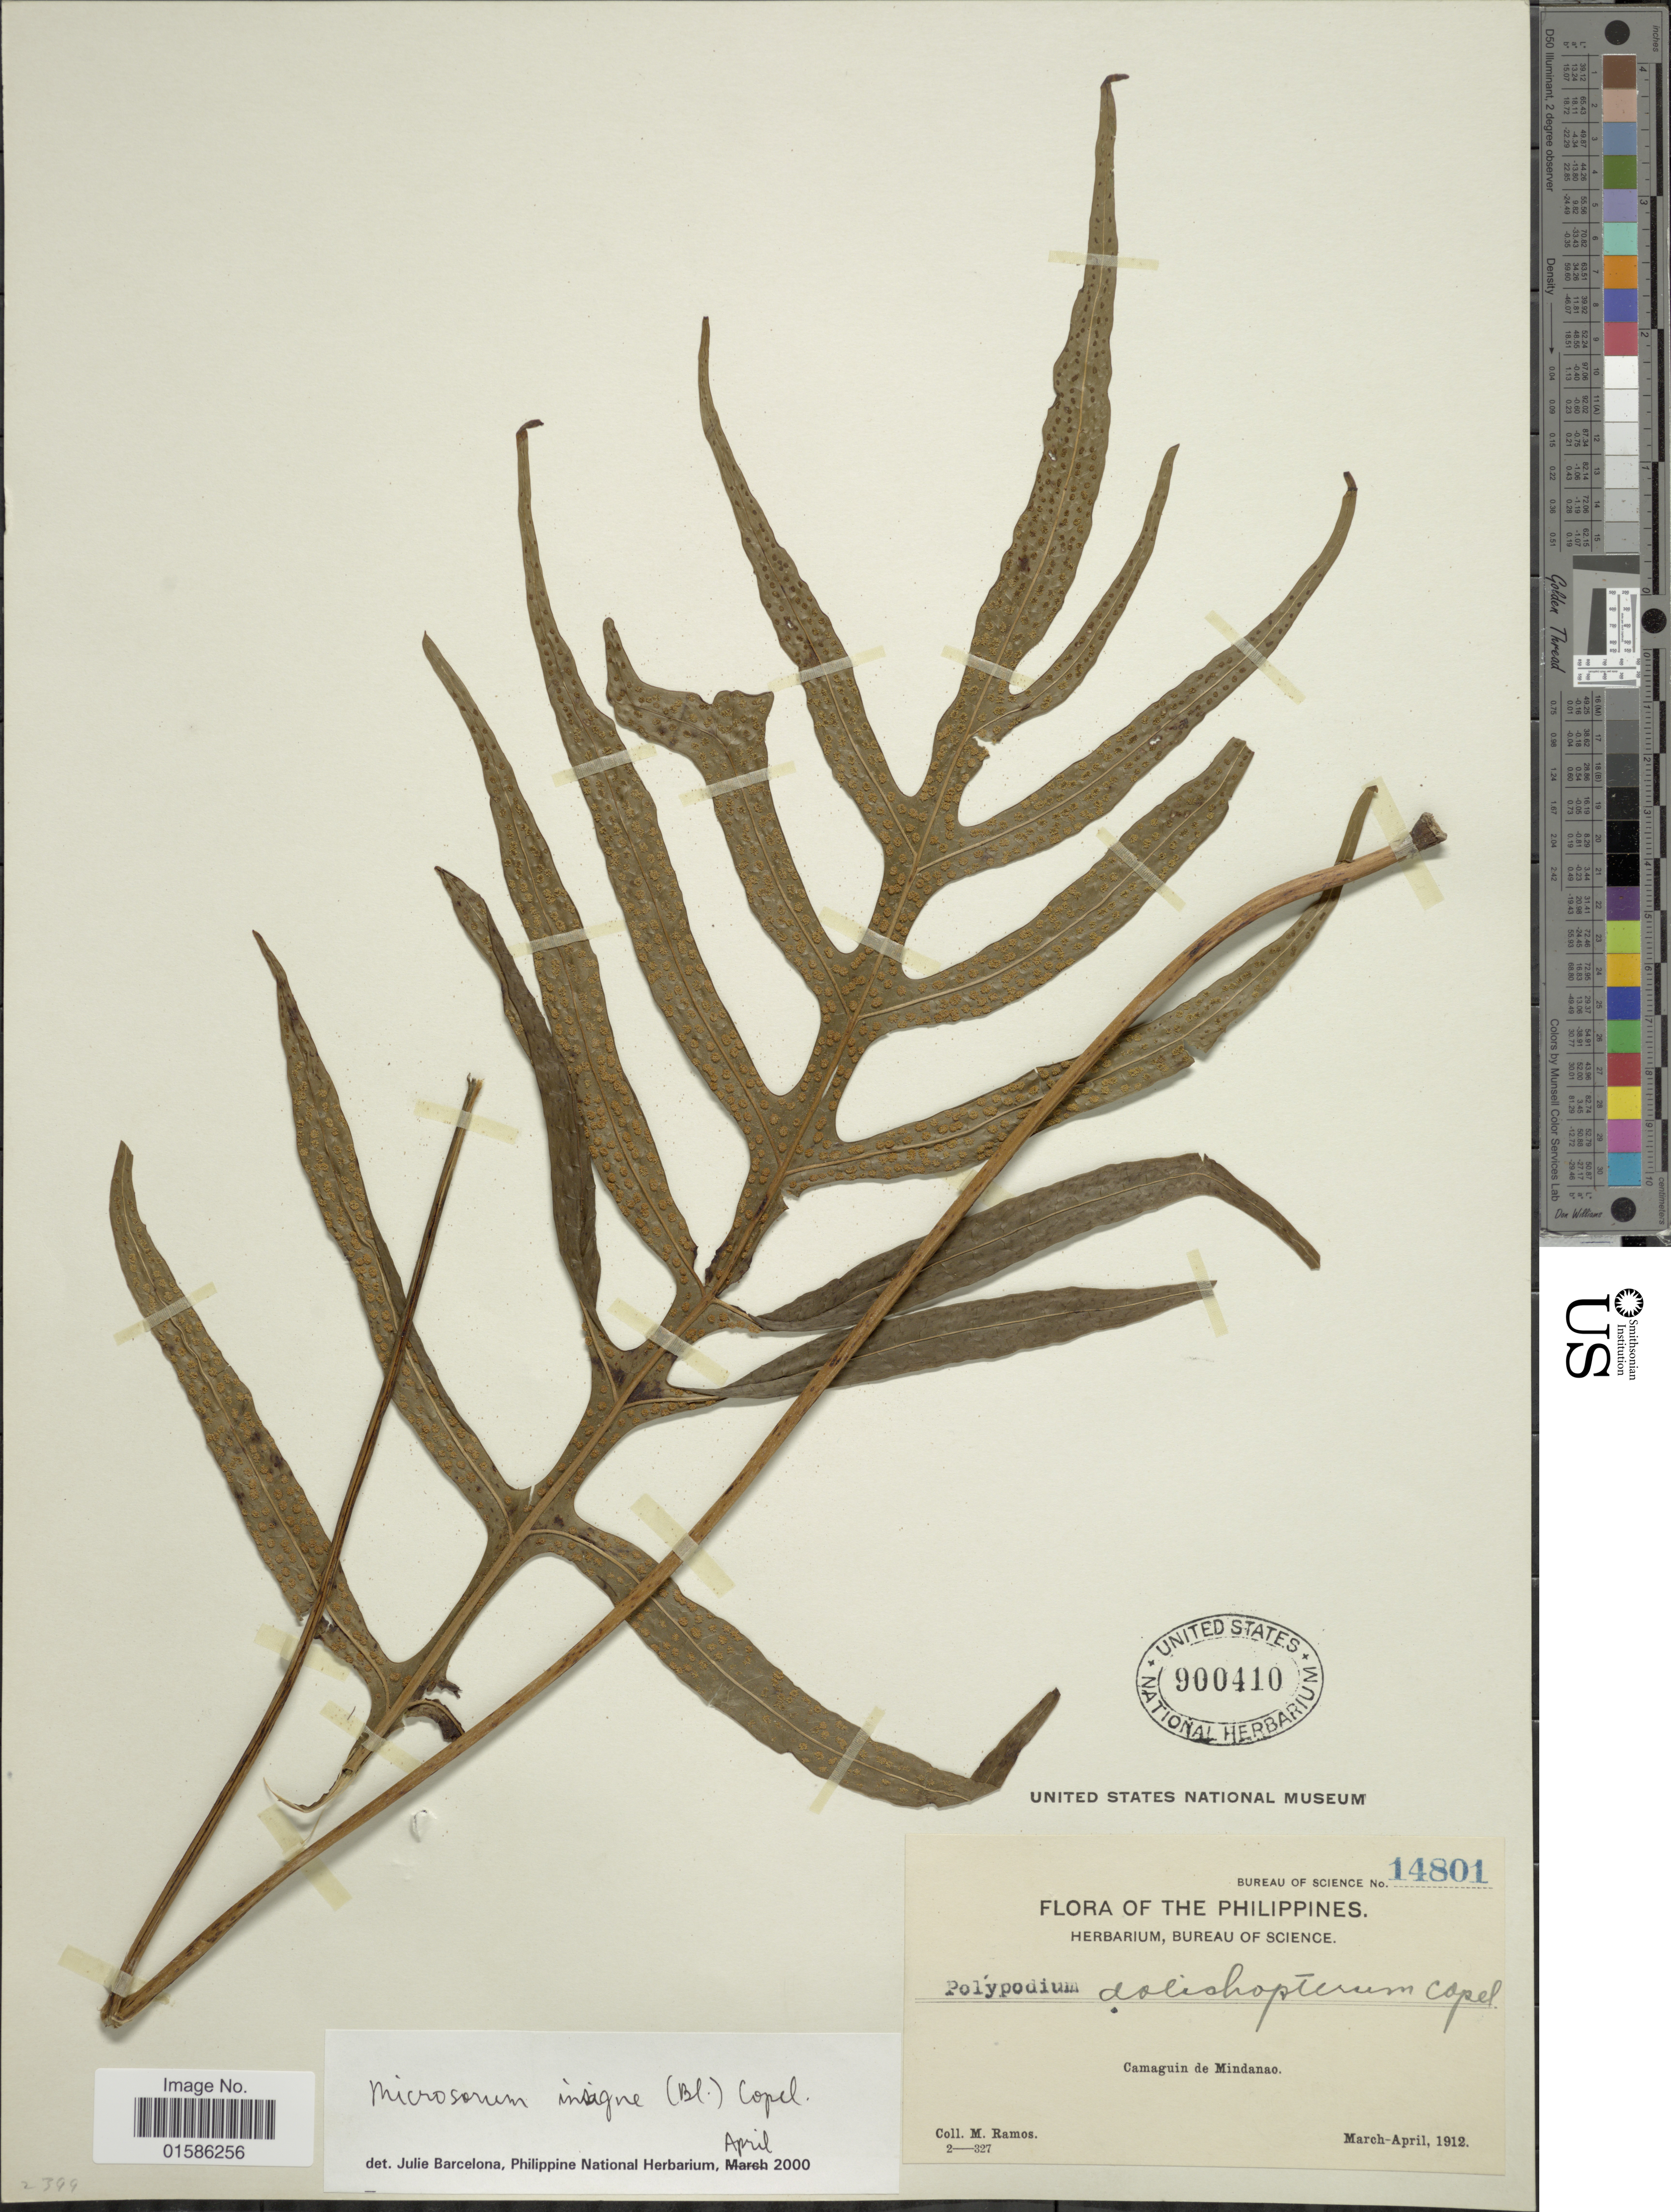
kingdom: Plantae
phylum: Tracheophyta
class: Polypodiopsida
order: Polypodiales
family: Polypodiaceae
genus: Microsorum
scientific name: Microsorum insigne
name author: (Blume) Copel.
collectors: M. Ramos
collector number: Bureau of Science 14801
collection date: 1912-03/1912-04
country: Philippines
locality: Camaguin de Mindanao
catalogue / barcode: US 900410